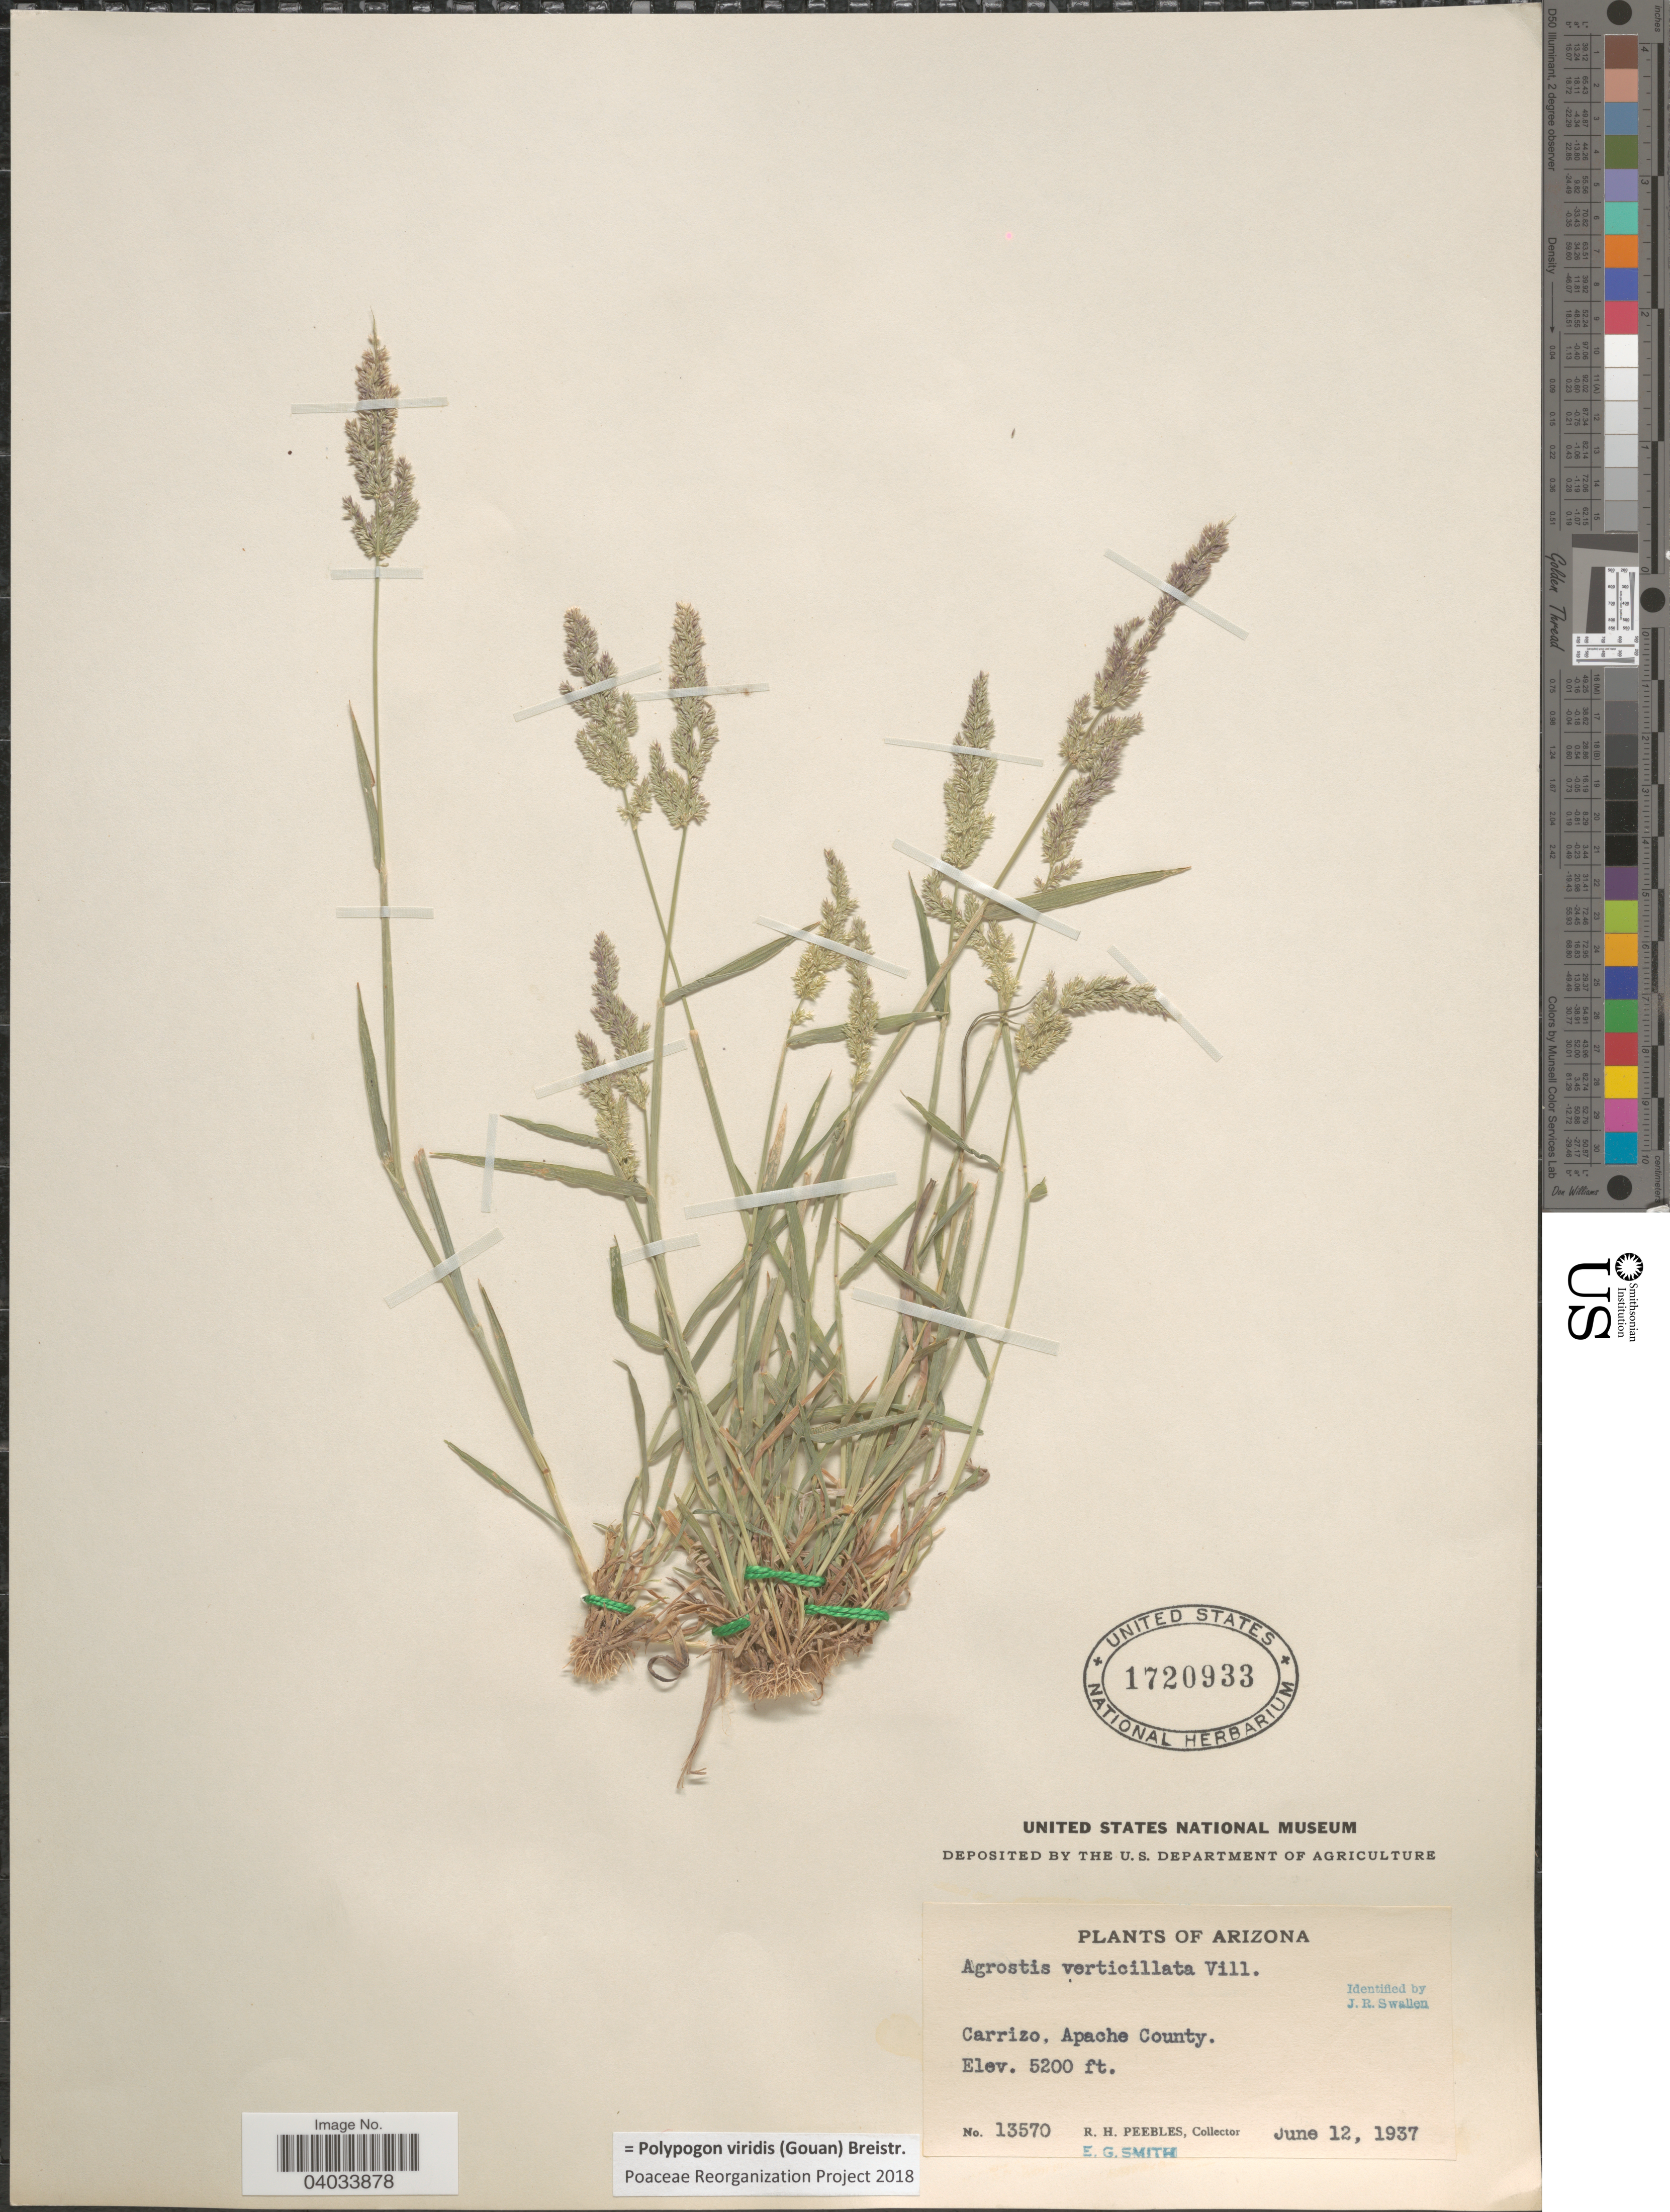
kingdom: Plantae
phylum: Tracheophyta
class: Liliopsida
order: Poales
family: Poaceae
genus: Polypogon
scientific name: Polypogon viridis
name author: (Gouan) Breistroffer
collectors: R. H. Peebles & E. G. Smith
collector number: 13570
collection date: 1937-06-12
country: United States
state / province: Arizona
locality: Carrizo, Apache County.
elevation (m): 1585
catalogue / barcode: US 1720933